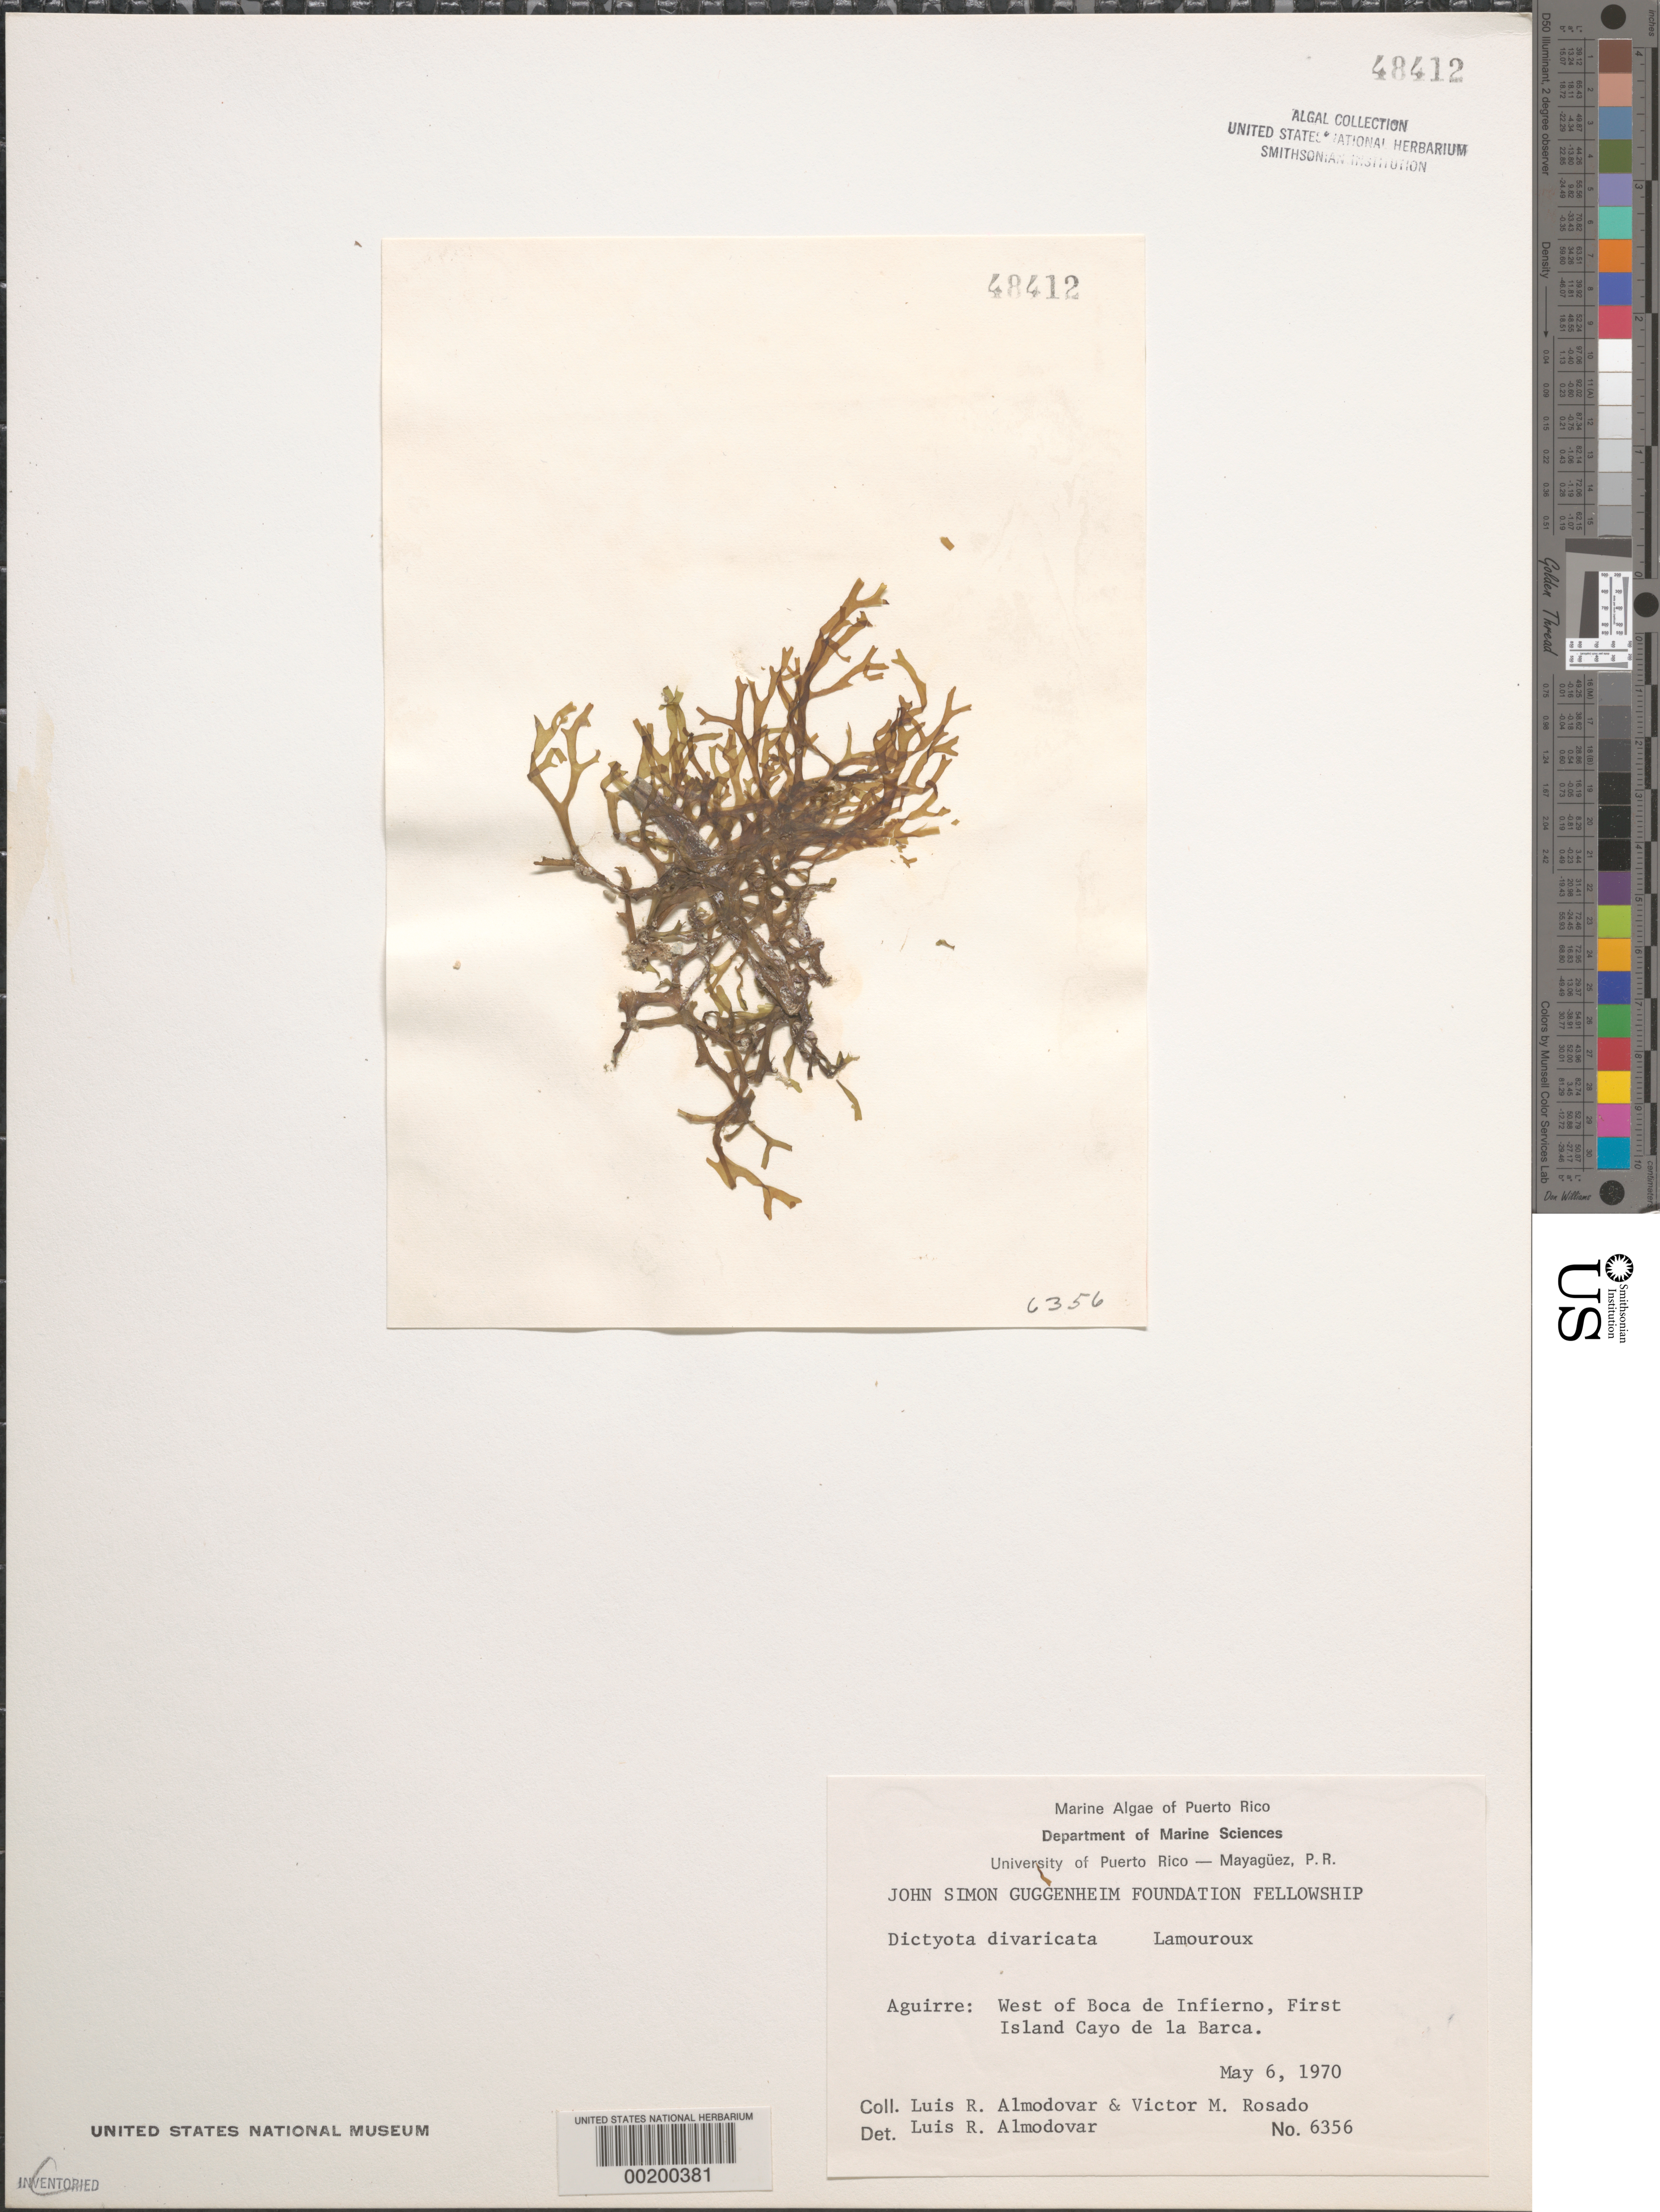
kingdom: Chromista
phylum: Ochrophyta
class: Phaeophyceae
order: Dictyotales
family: Dictyotaceae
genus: Dictyota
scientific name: Dictyota divaricata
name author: J.V.Lamouroux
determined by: Almodovar, L. R.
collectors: L. Almodovar & V. Rosado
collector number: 6356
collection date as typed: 06 May 1970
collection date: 1970-05-06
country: Puerto Rico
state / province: Guayama / Salinas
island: Cayo de la Barca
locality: Aguirre, First island, west of Boca de Infierno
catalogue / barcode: US 48412